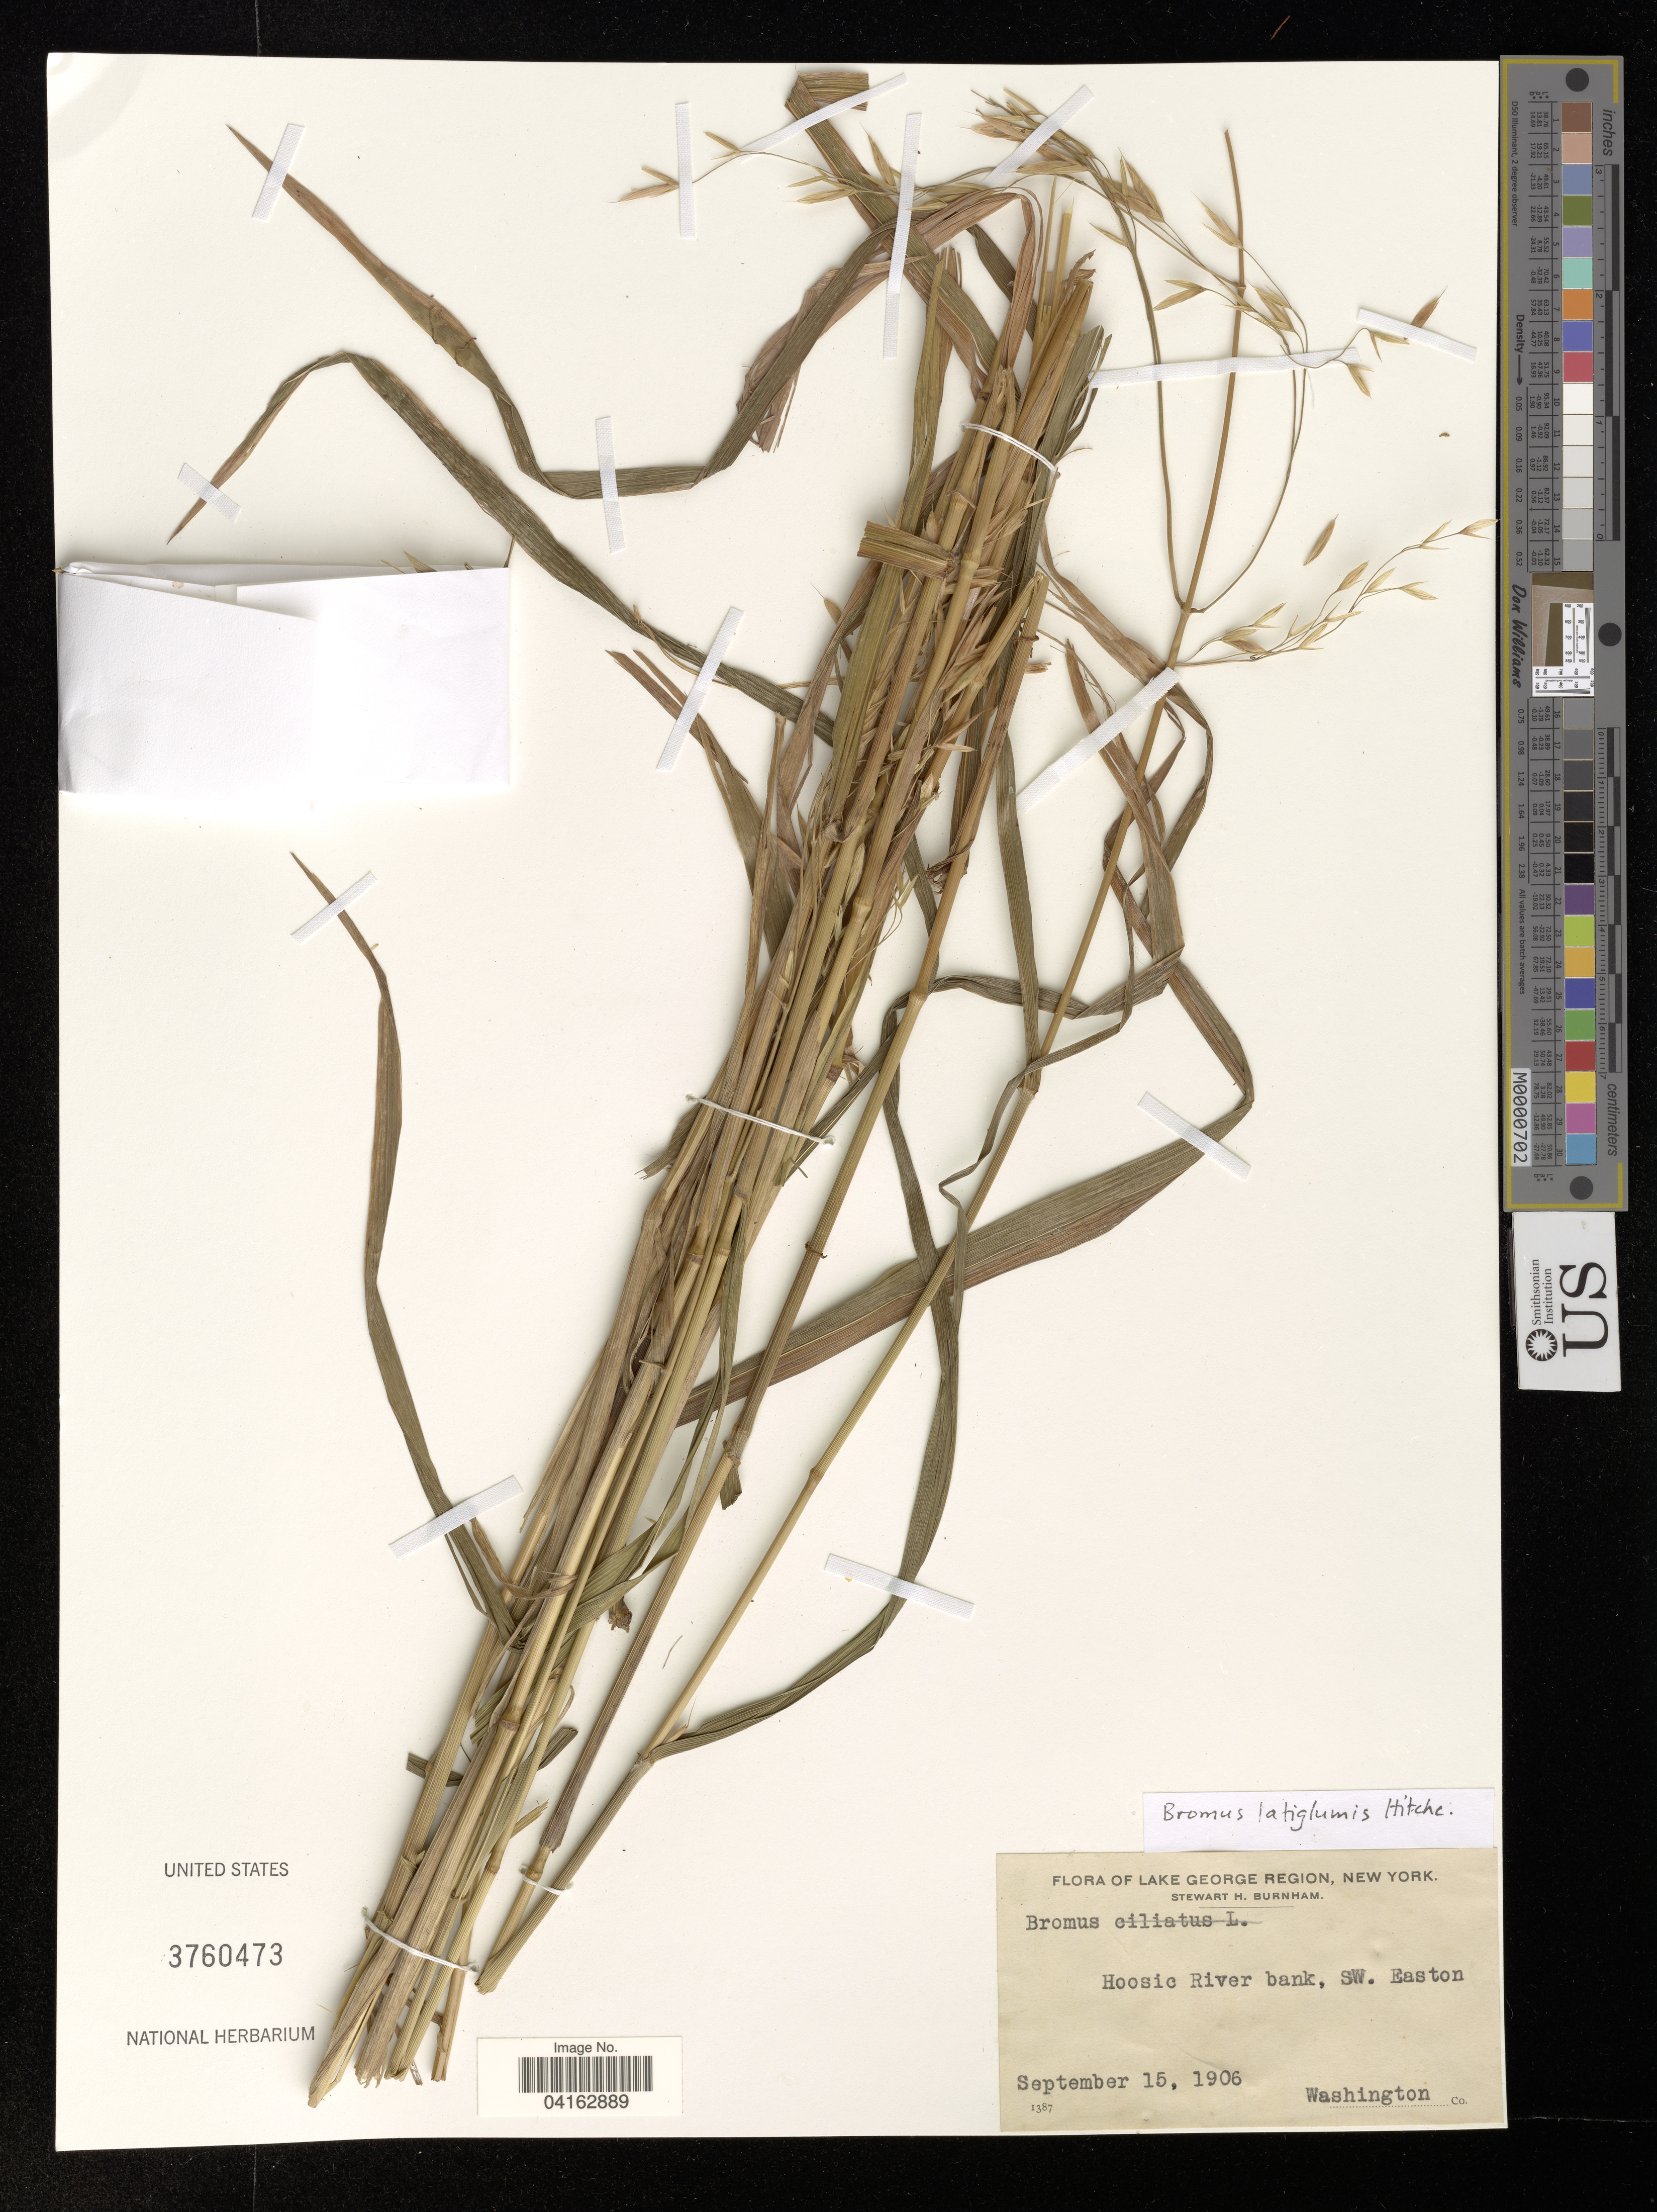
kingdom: Plantae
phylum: Tracheophyta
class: Liliopsida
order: Poales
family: Poaceae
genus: Bromus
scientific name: Bromus latiglumis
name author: (Scribn. ex Shear) Hitchc.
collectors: S. Burnham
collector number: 1387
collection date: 1906-09-15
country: United States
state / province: New York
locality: Lake George Region. Hoosic River bank, SW. Easton. Washington Co.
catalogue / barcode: US 3760473